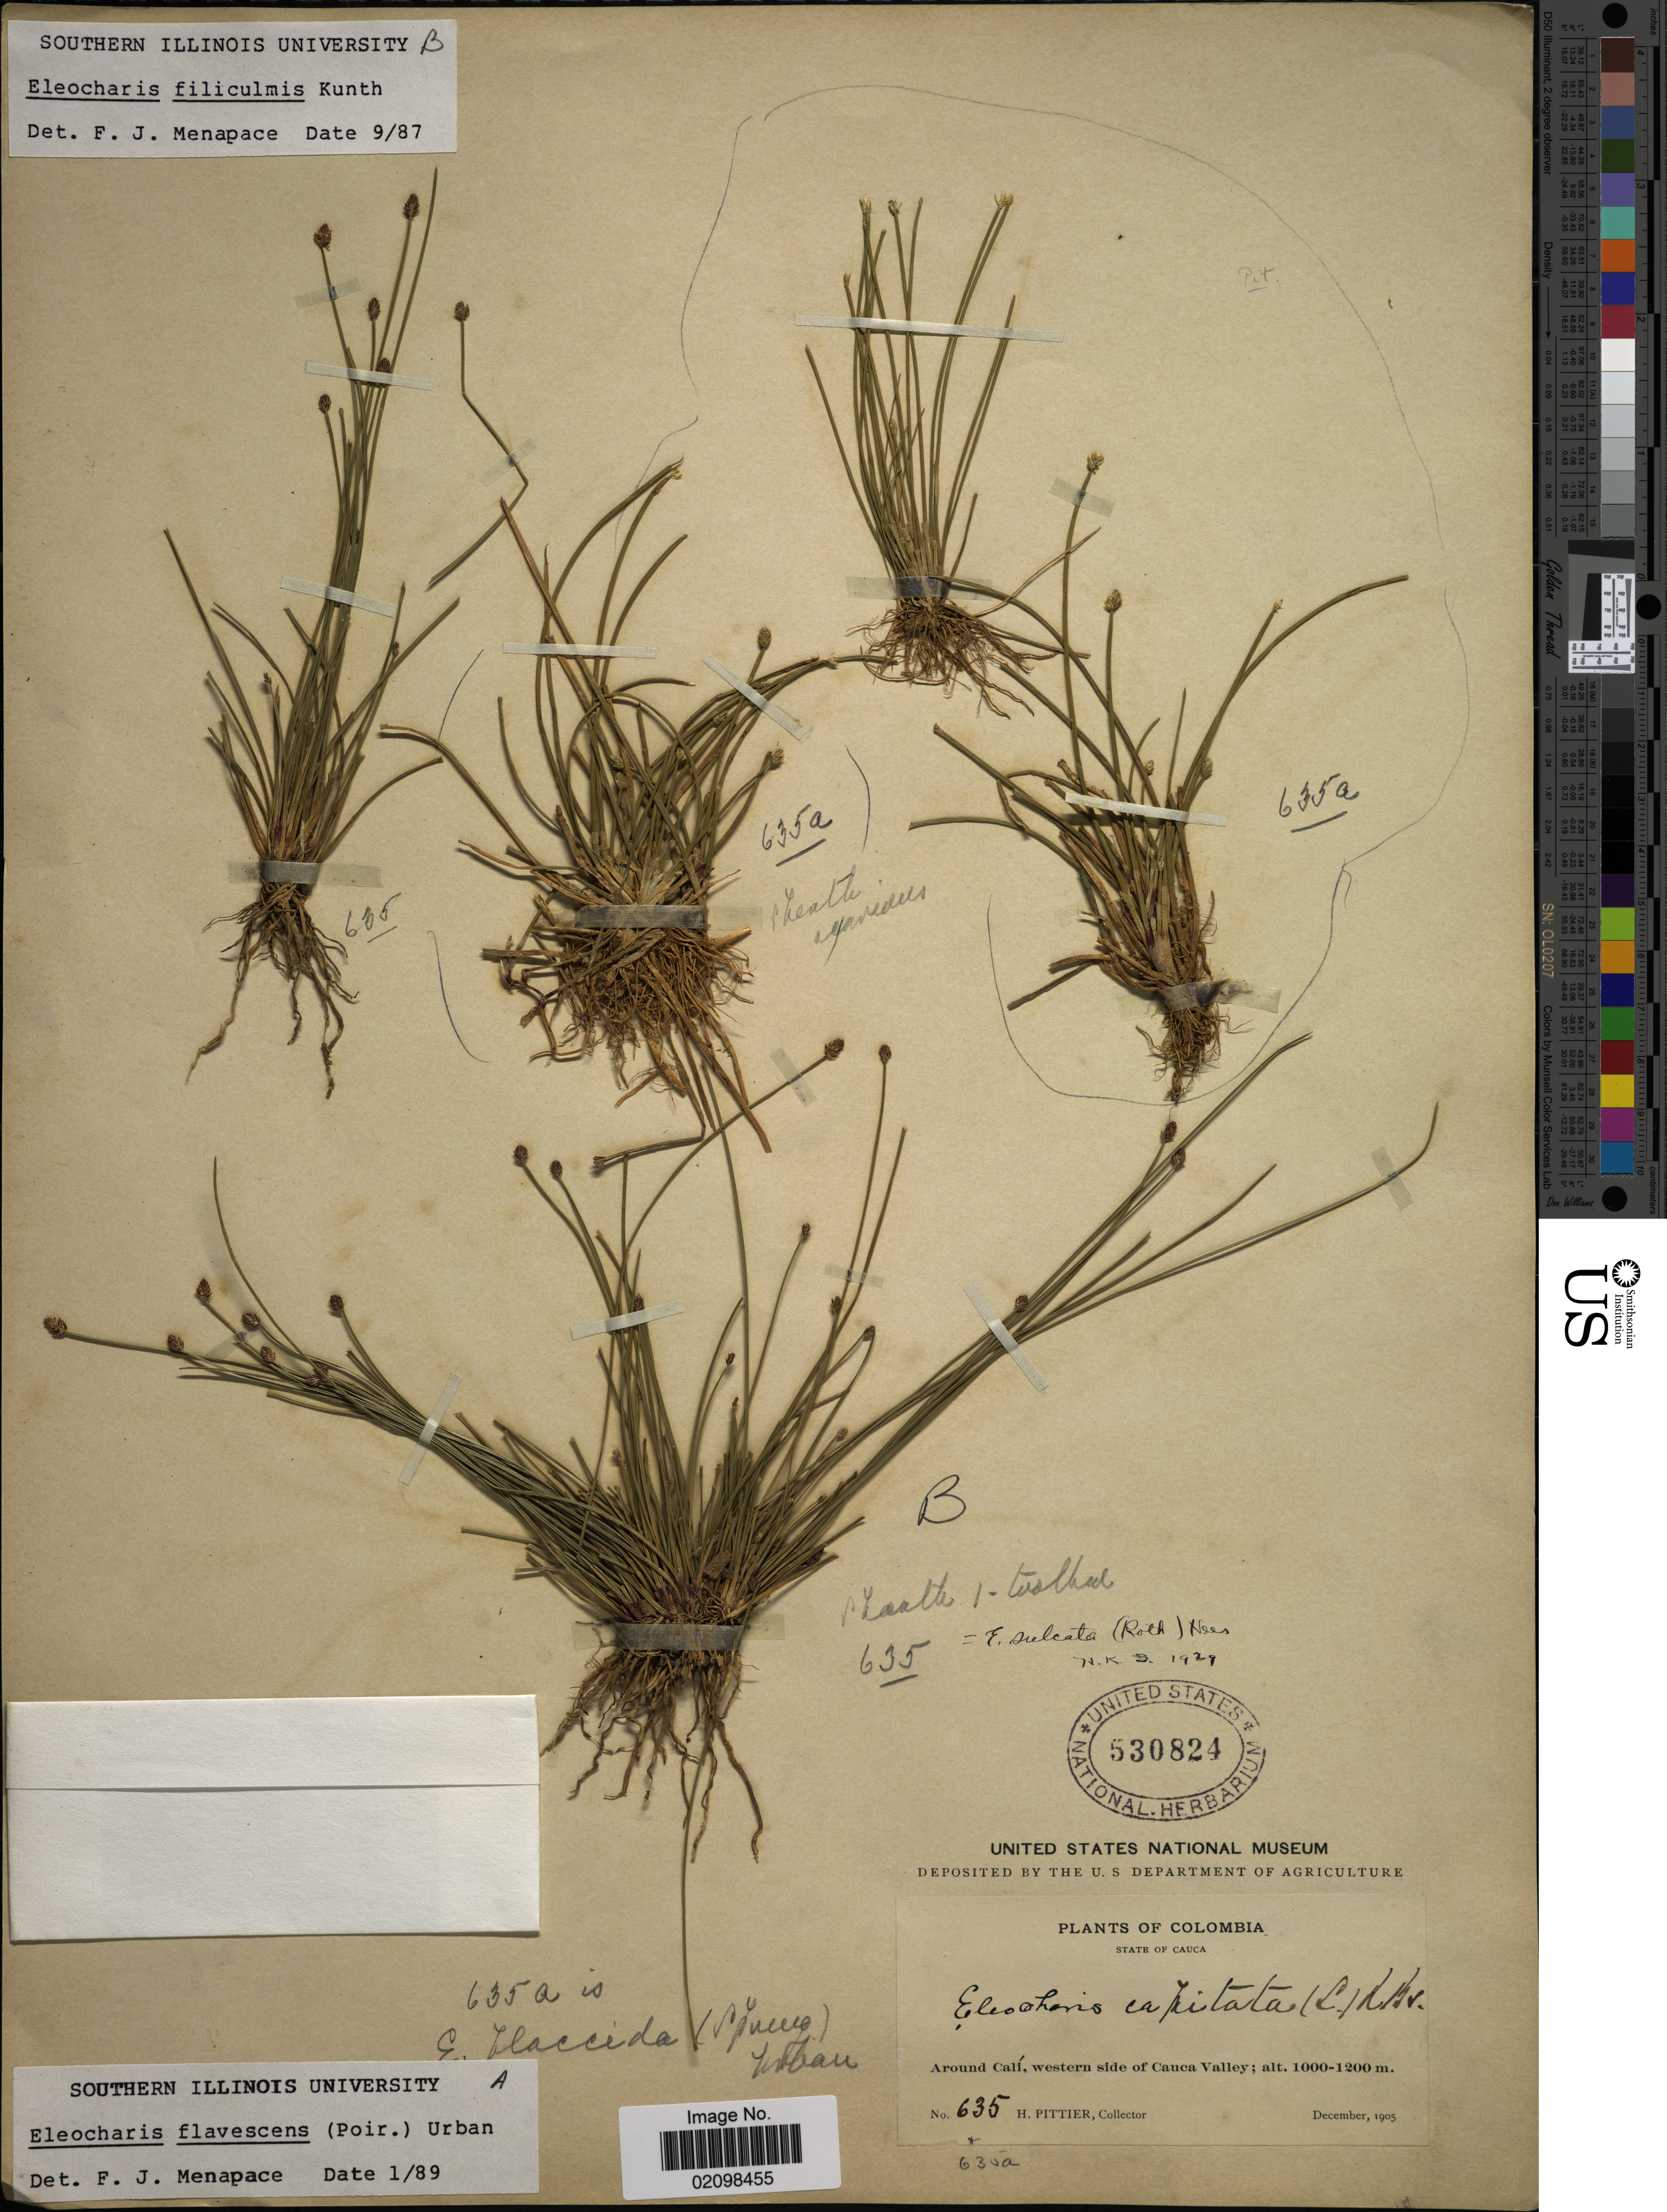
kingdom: Plantae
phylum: Tracheophyta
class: Liliopsida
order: Poales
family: Cyperaceae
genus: Eleocharis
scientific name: Eleocharis flavescens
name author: (Poir.) Urb.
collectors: H. F. Pittier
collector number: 635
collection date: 1905-12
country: Colombia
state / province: Cauca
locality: Around Calí, western side of Cauca Valley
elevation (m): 1000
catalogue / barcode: US 530824